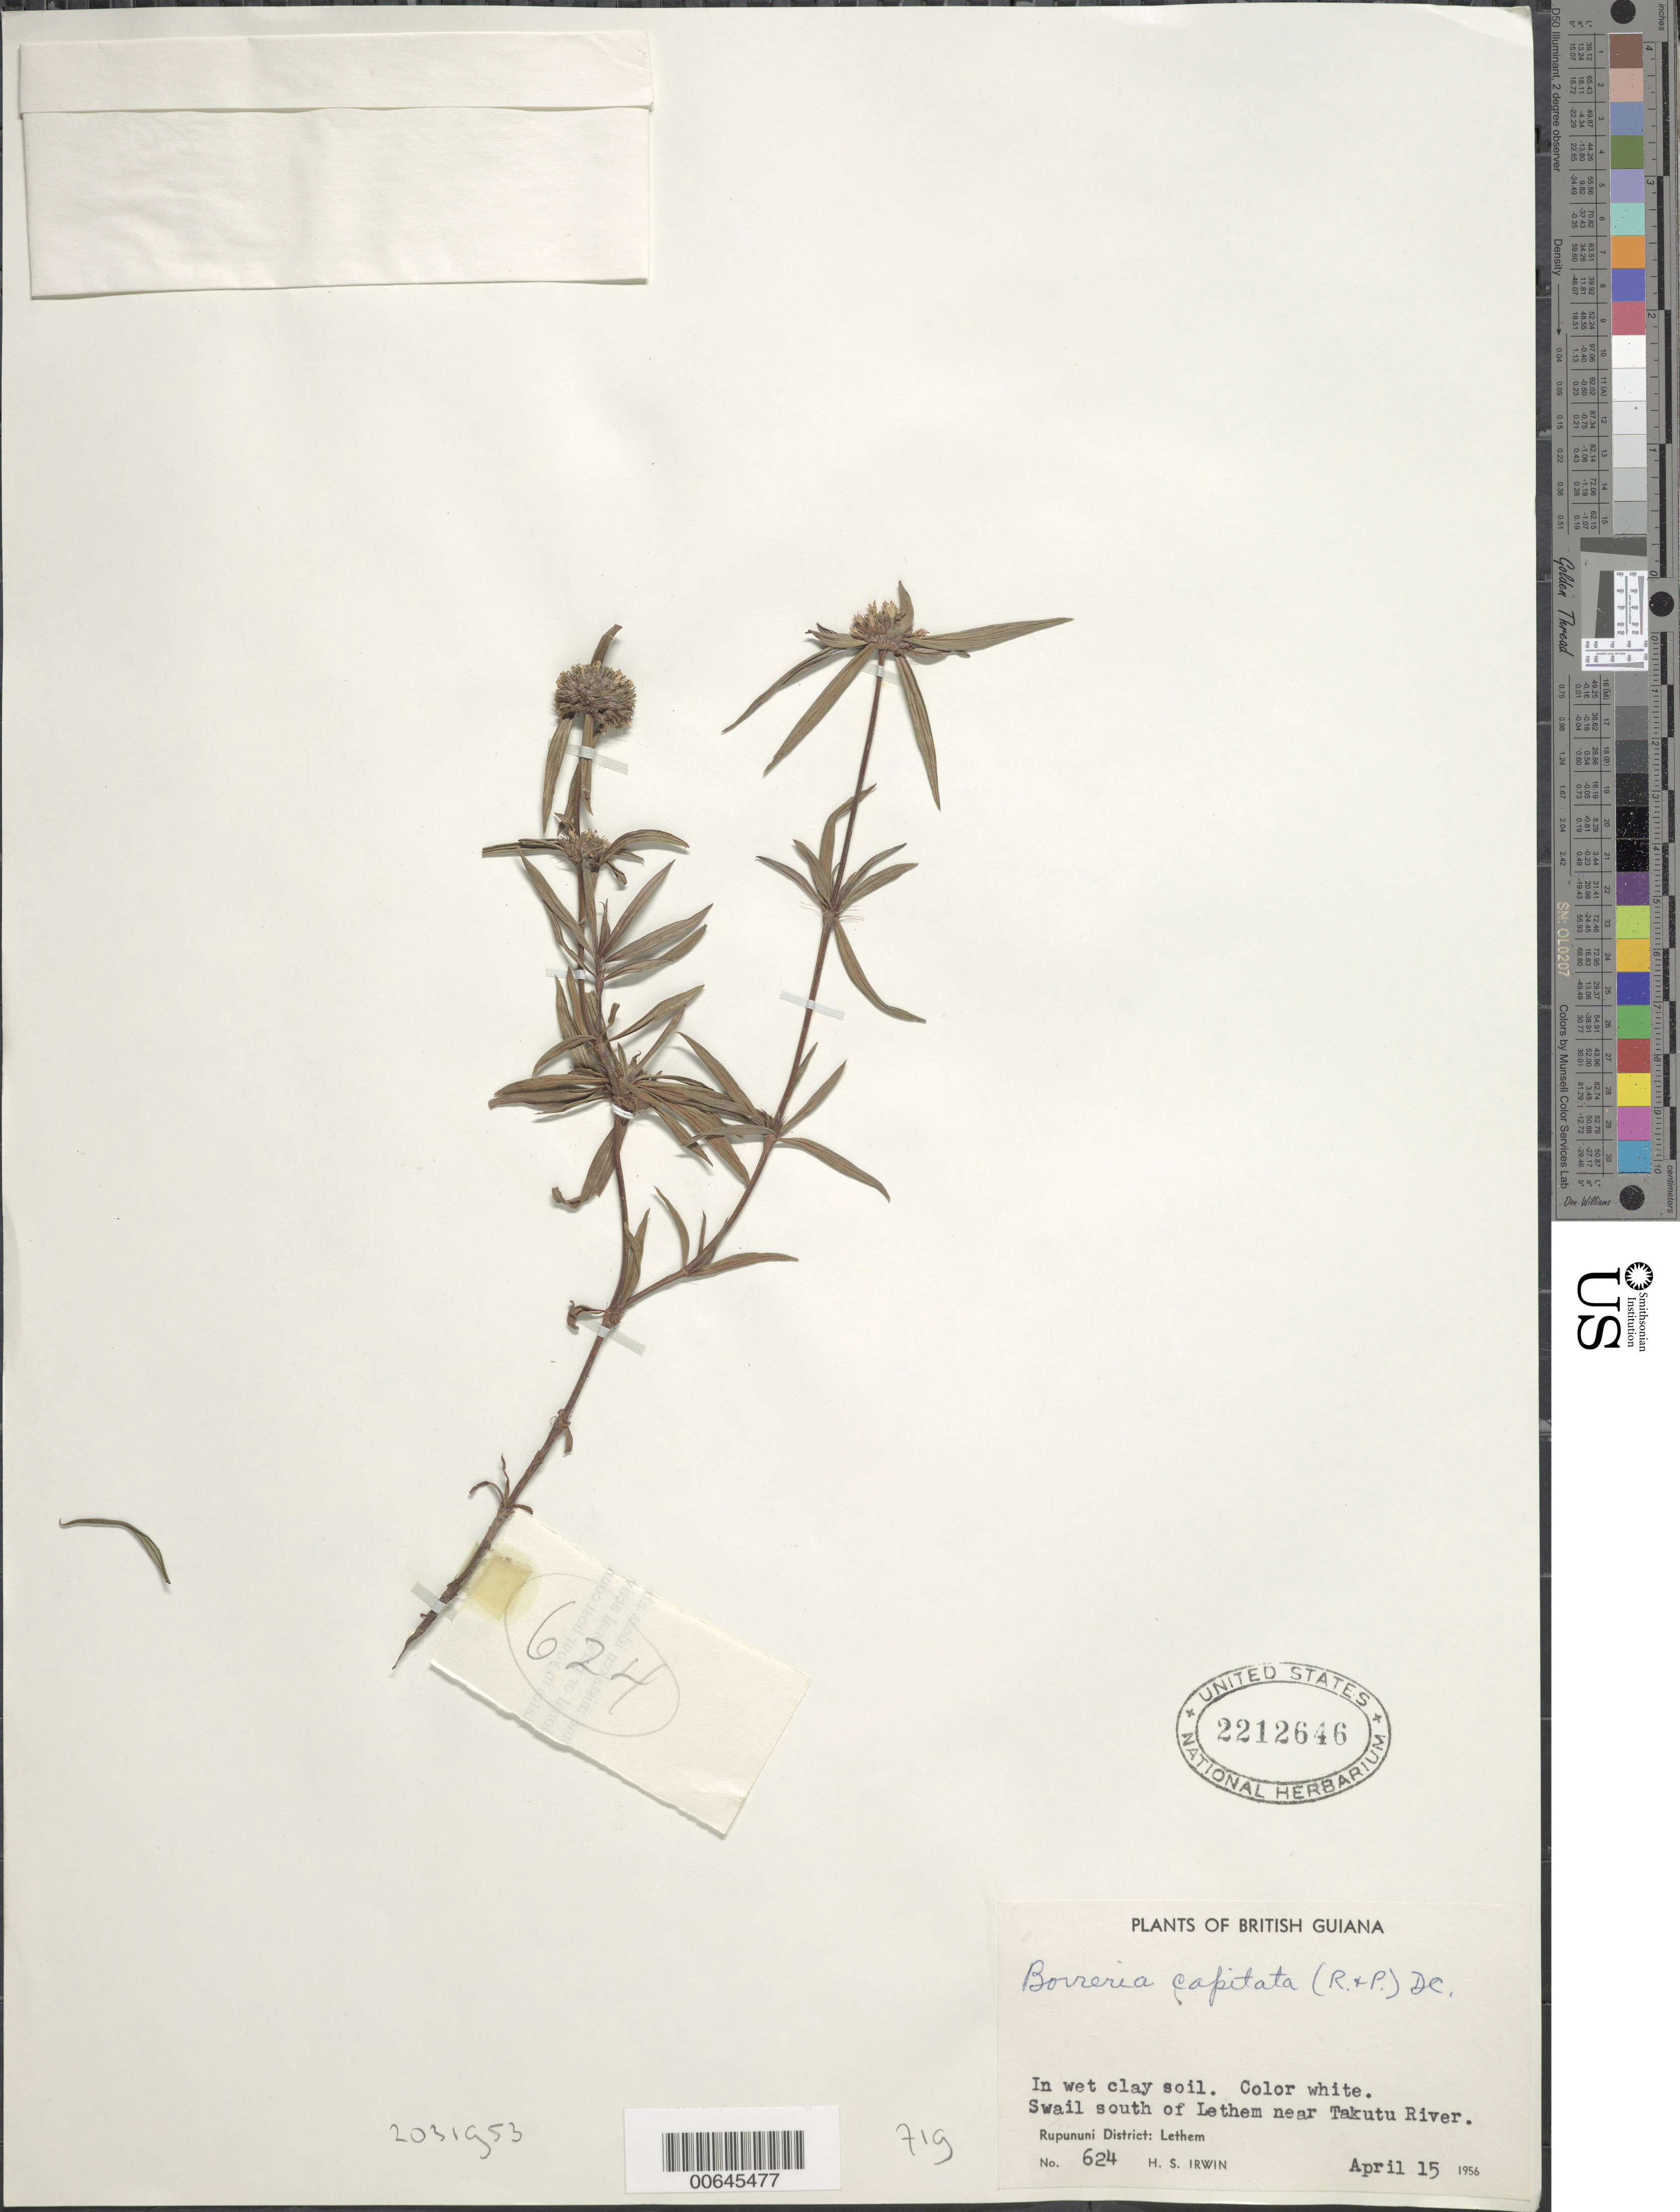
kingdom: Plantae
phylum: Tracheophyta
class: Magnoliopsida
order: Gentianales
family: Rubiaceae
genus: Spermacoce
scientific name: Spermacoce capitata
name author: Ruiz & Pav.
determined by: Delprete, P. G., Herb. de Guyane Cay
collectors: H. Irwin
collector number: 624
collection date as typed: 15-Apr-56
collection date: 1956-04-15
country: Guyana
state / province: U. Takutu-U. Essequibo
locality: Rupununi Dist., S of Lethem, Takutu River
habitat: Wet clay soil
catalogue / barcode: US 2212646